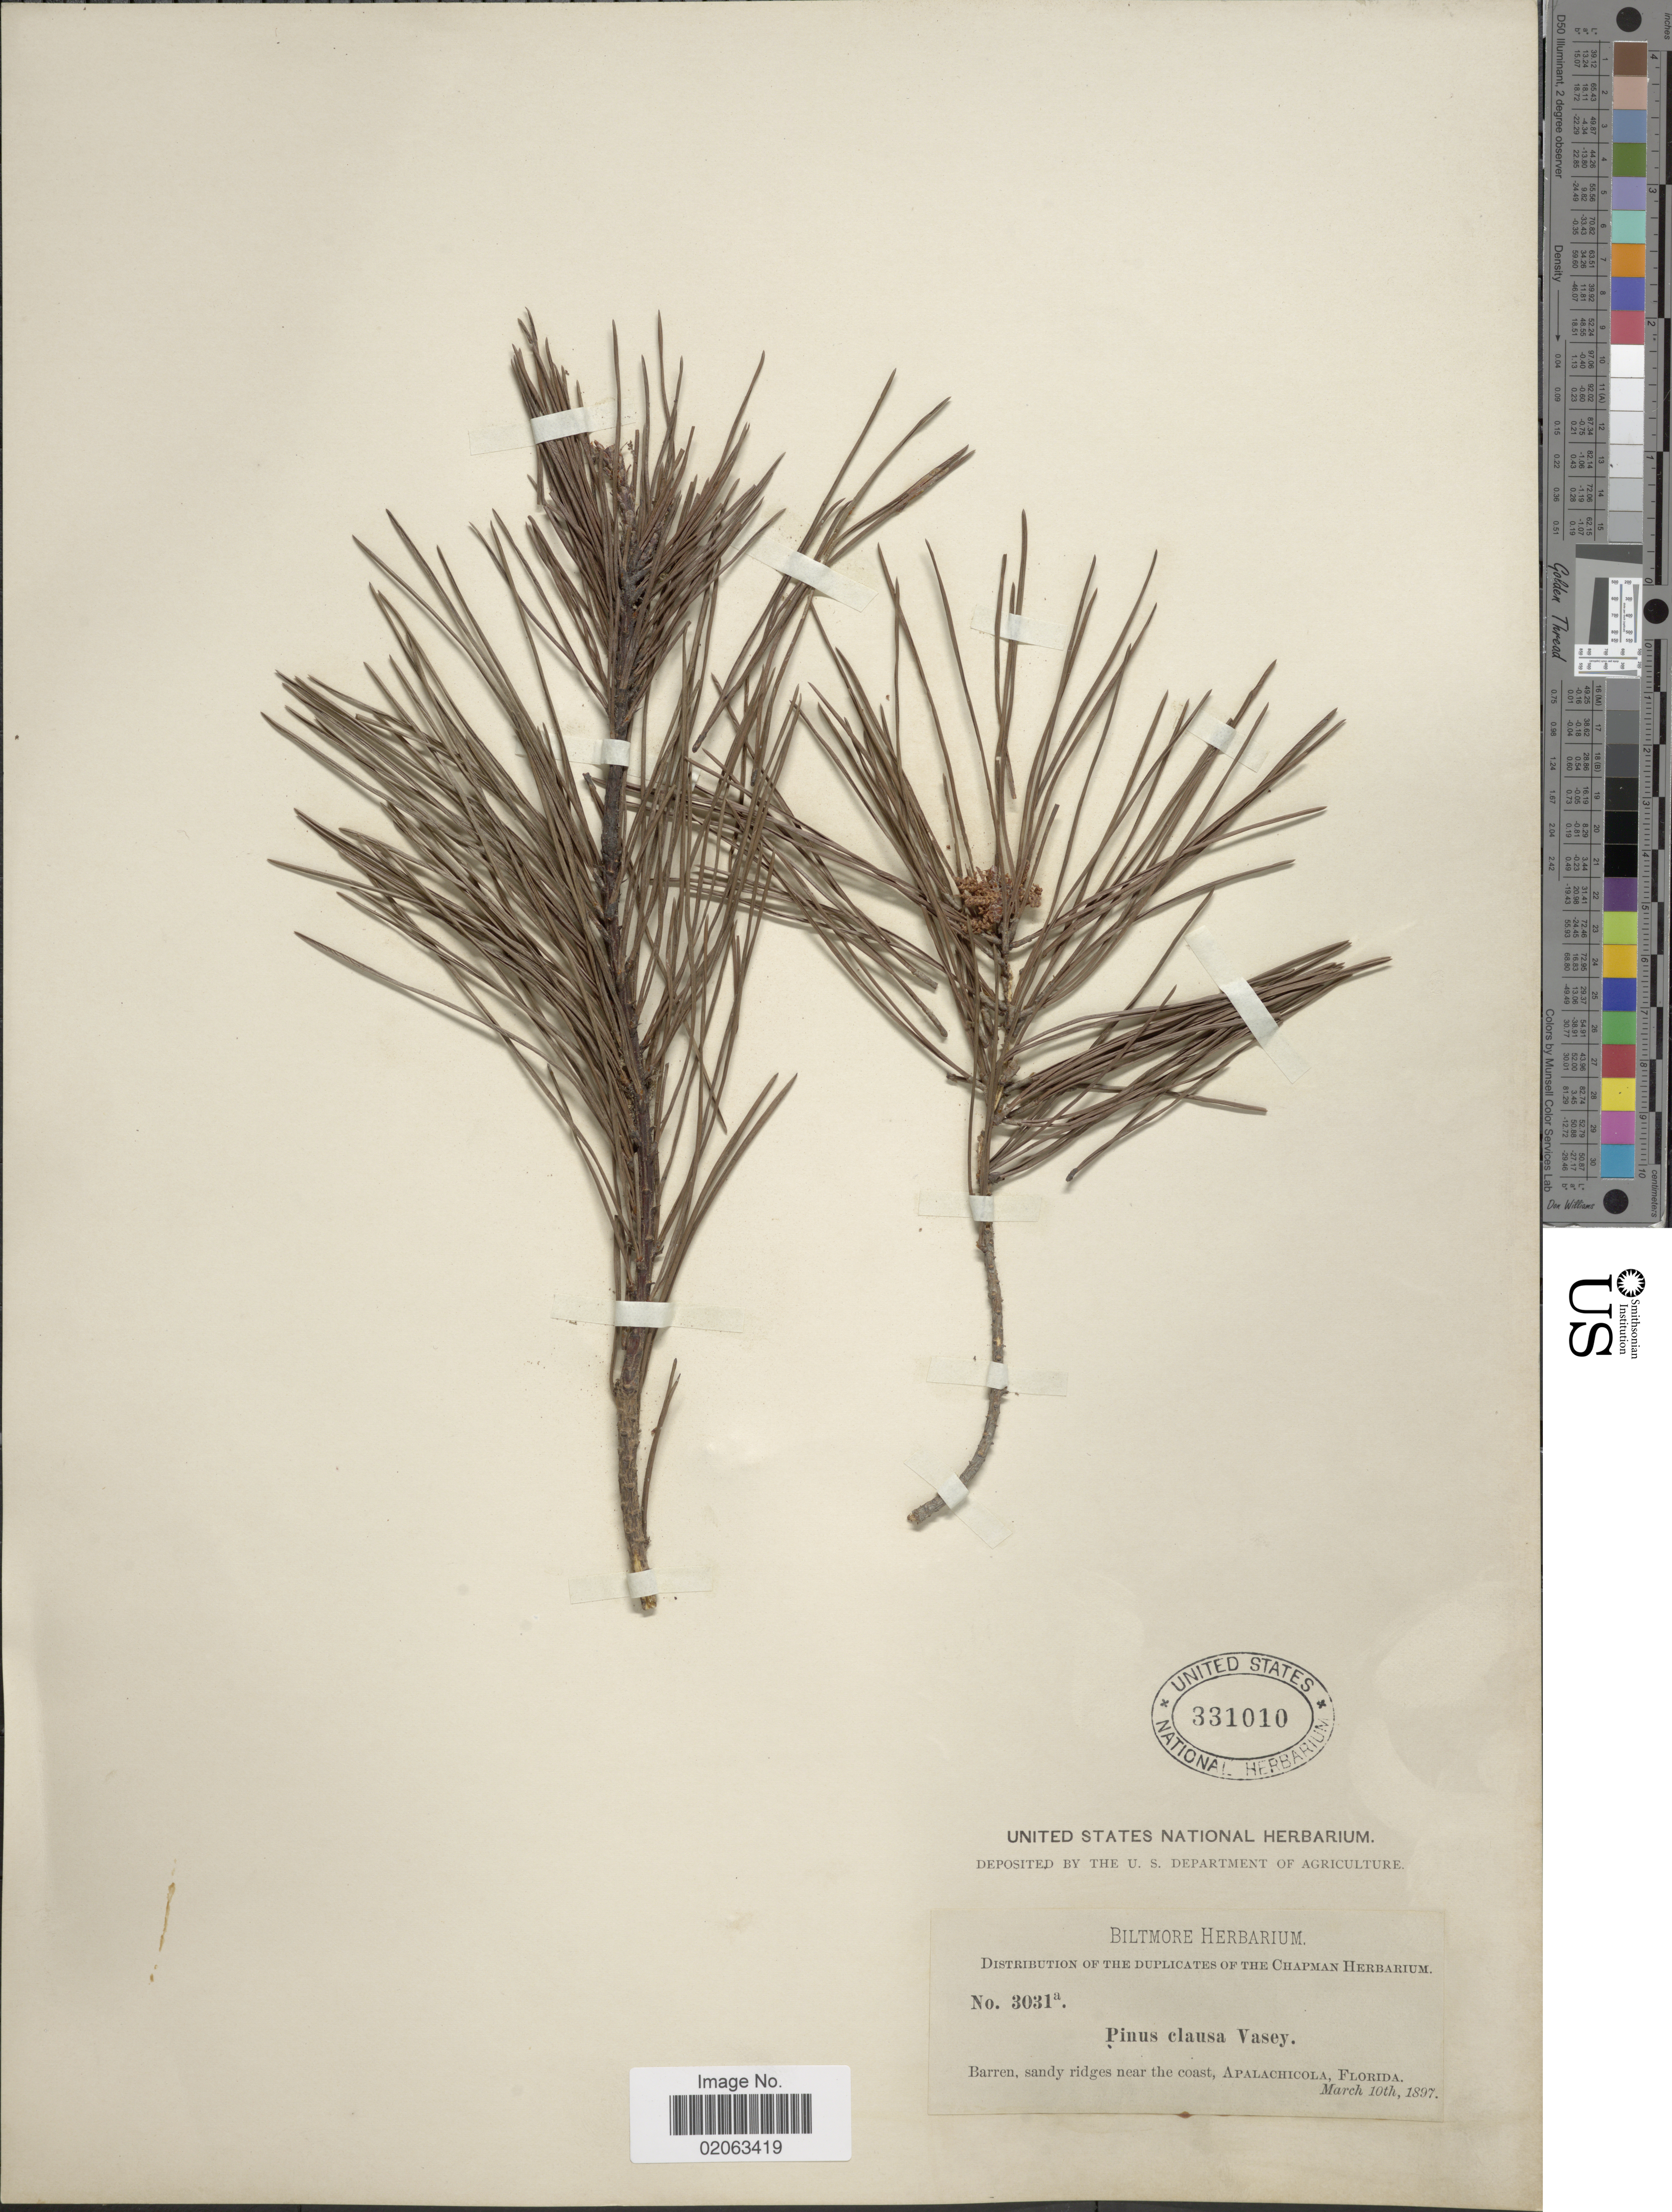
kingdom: Plantae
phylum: Tracheophyta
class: Pinopsida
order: Pinales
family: Pinaceae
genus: Pinus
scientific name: Pinus clausa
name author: (Chapm. ex Engelm.) Vasey ex Sarg.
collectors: ex herb. Biltmore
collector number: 3031a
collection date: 1897-03-10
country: United States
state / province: Florida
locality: Barren, sandy ridges near the coast, Apalachicola, Florida.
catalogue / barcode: US 331010